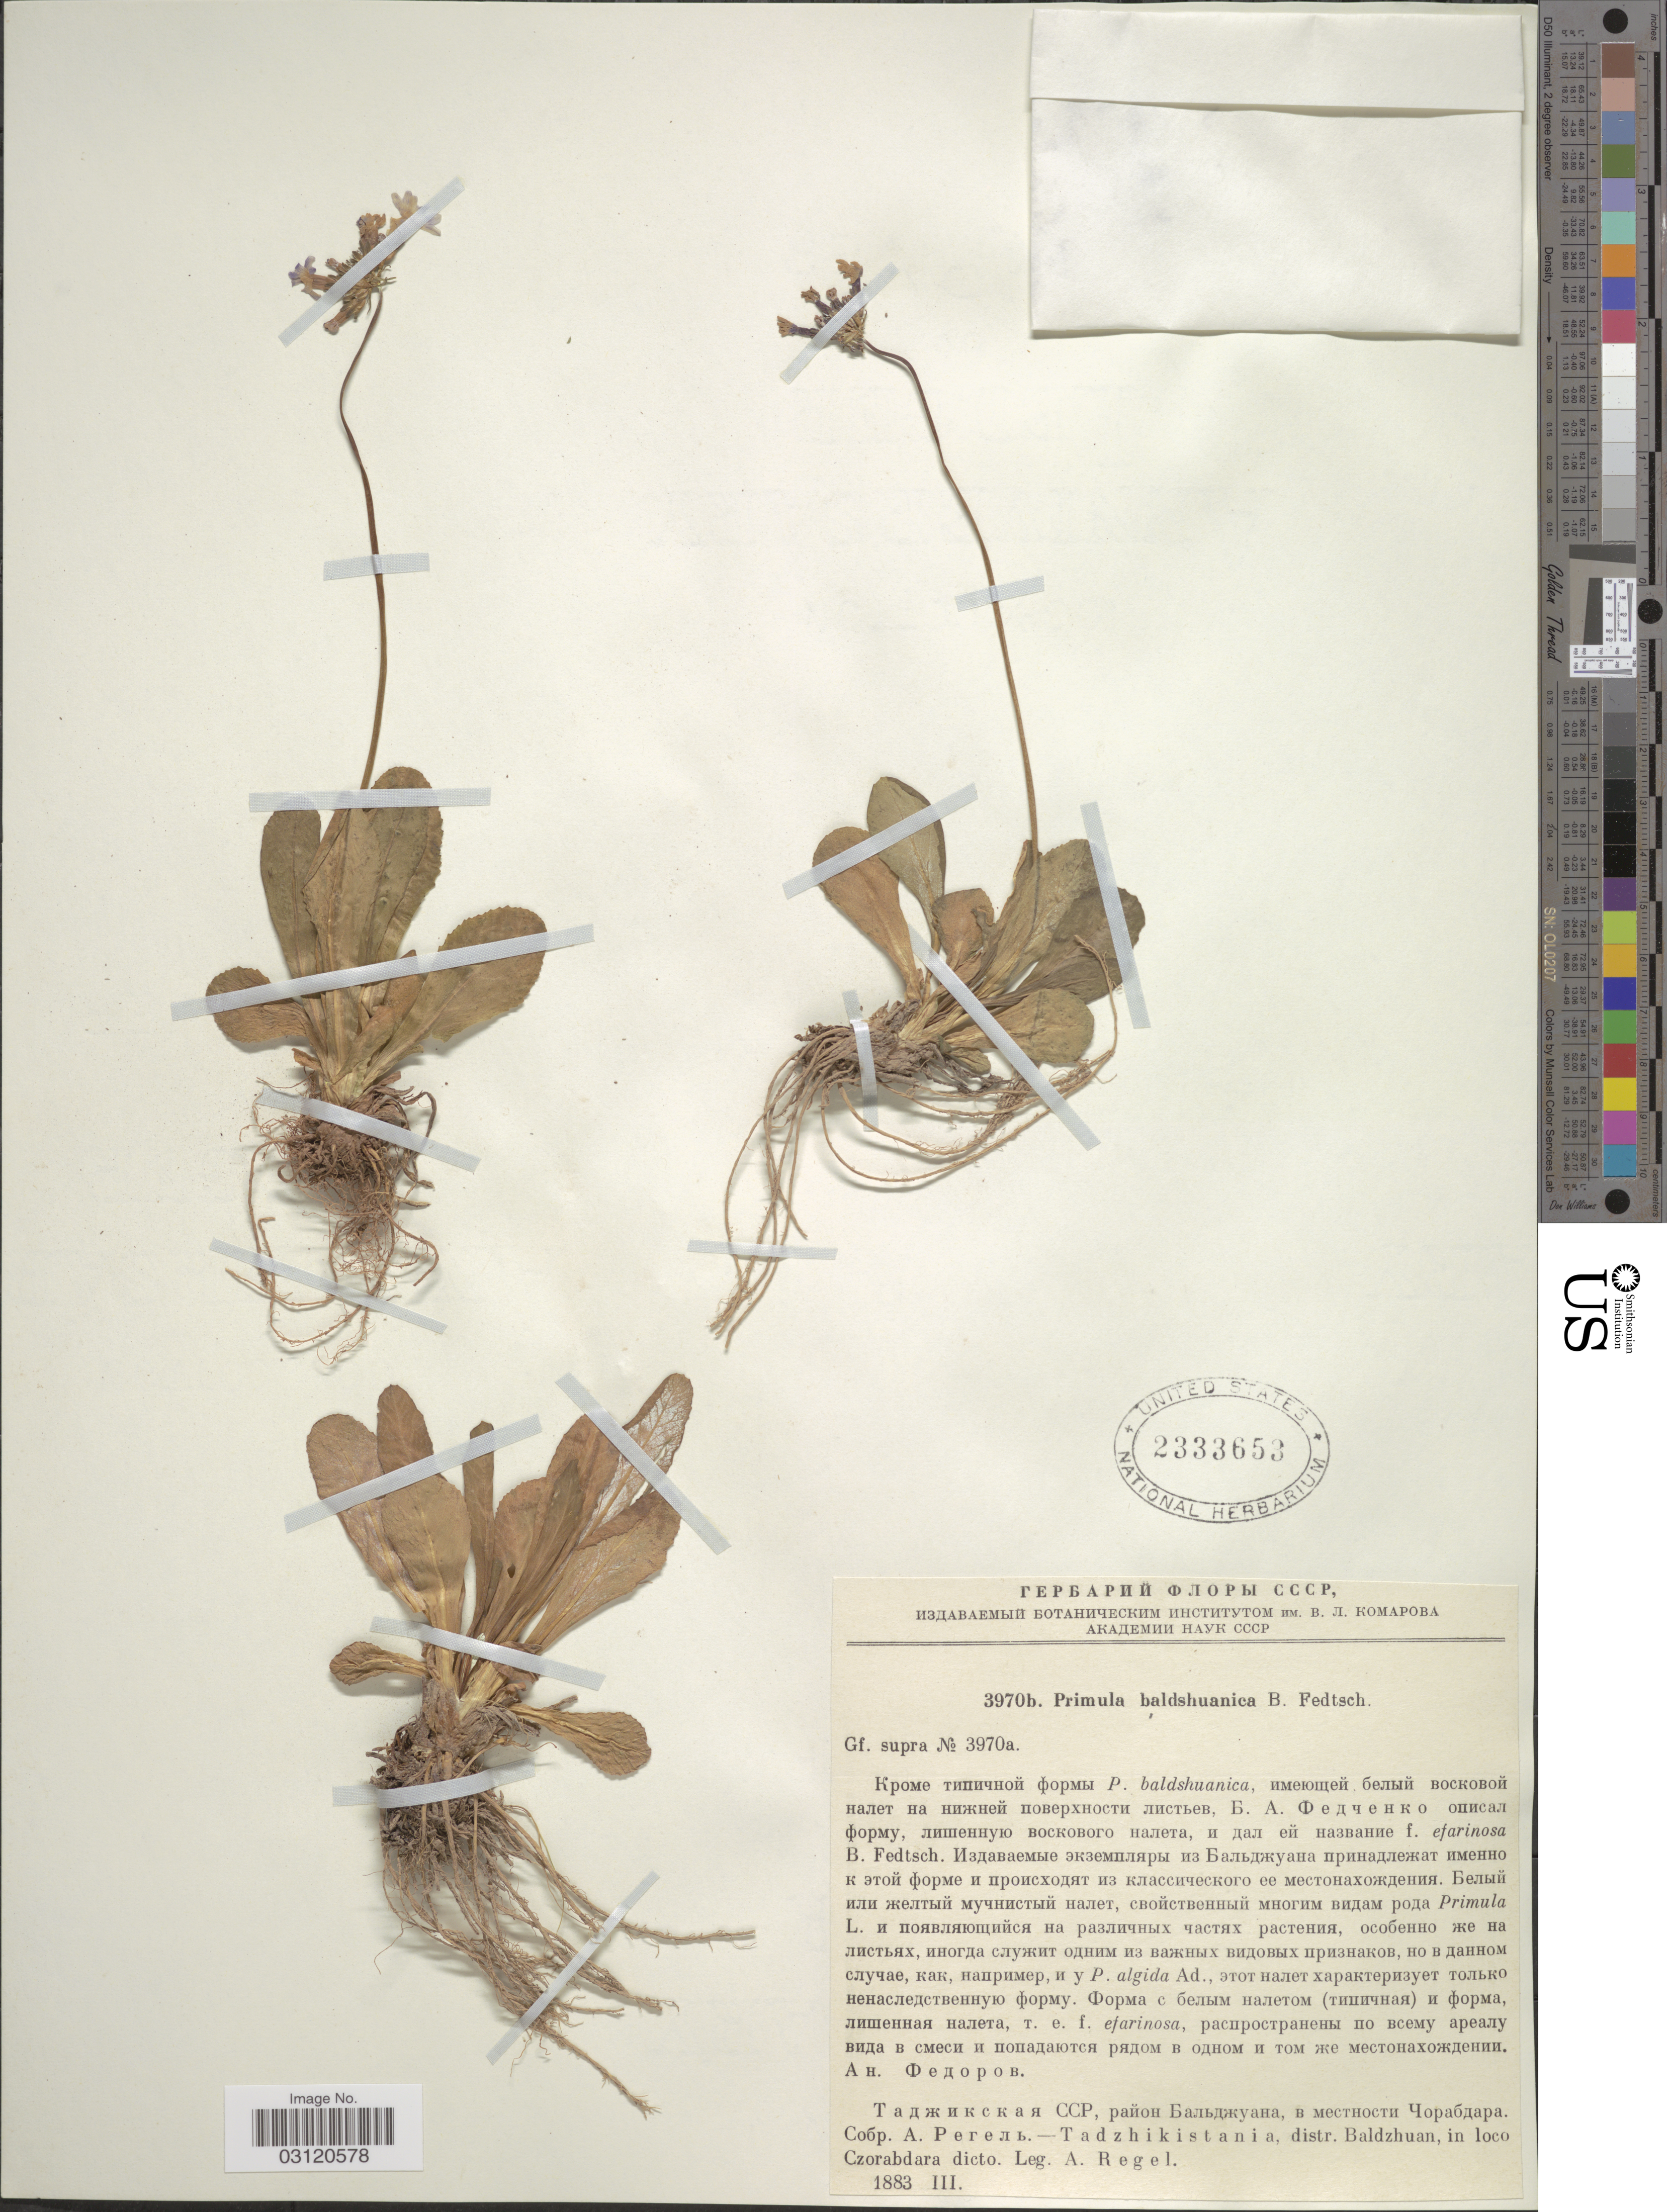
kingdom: Plantae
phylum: Tracheophyta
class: Magnoliopsida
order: Ericales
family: Primulaceae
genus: Primula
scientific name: Primula baldshuanica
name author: B. Fedtsch.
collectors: A. Regel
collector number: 3970b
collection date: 1883-03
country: Tajikistan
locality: Tadzhikistania, distr. Baldzhuan, in loco Czorabdara dicto.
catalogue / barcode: US 2333653